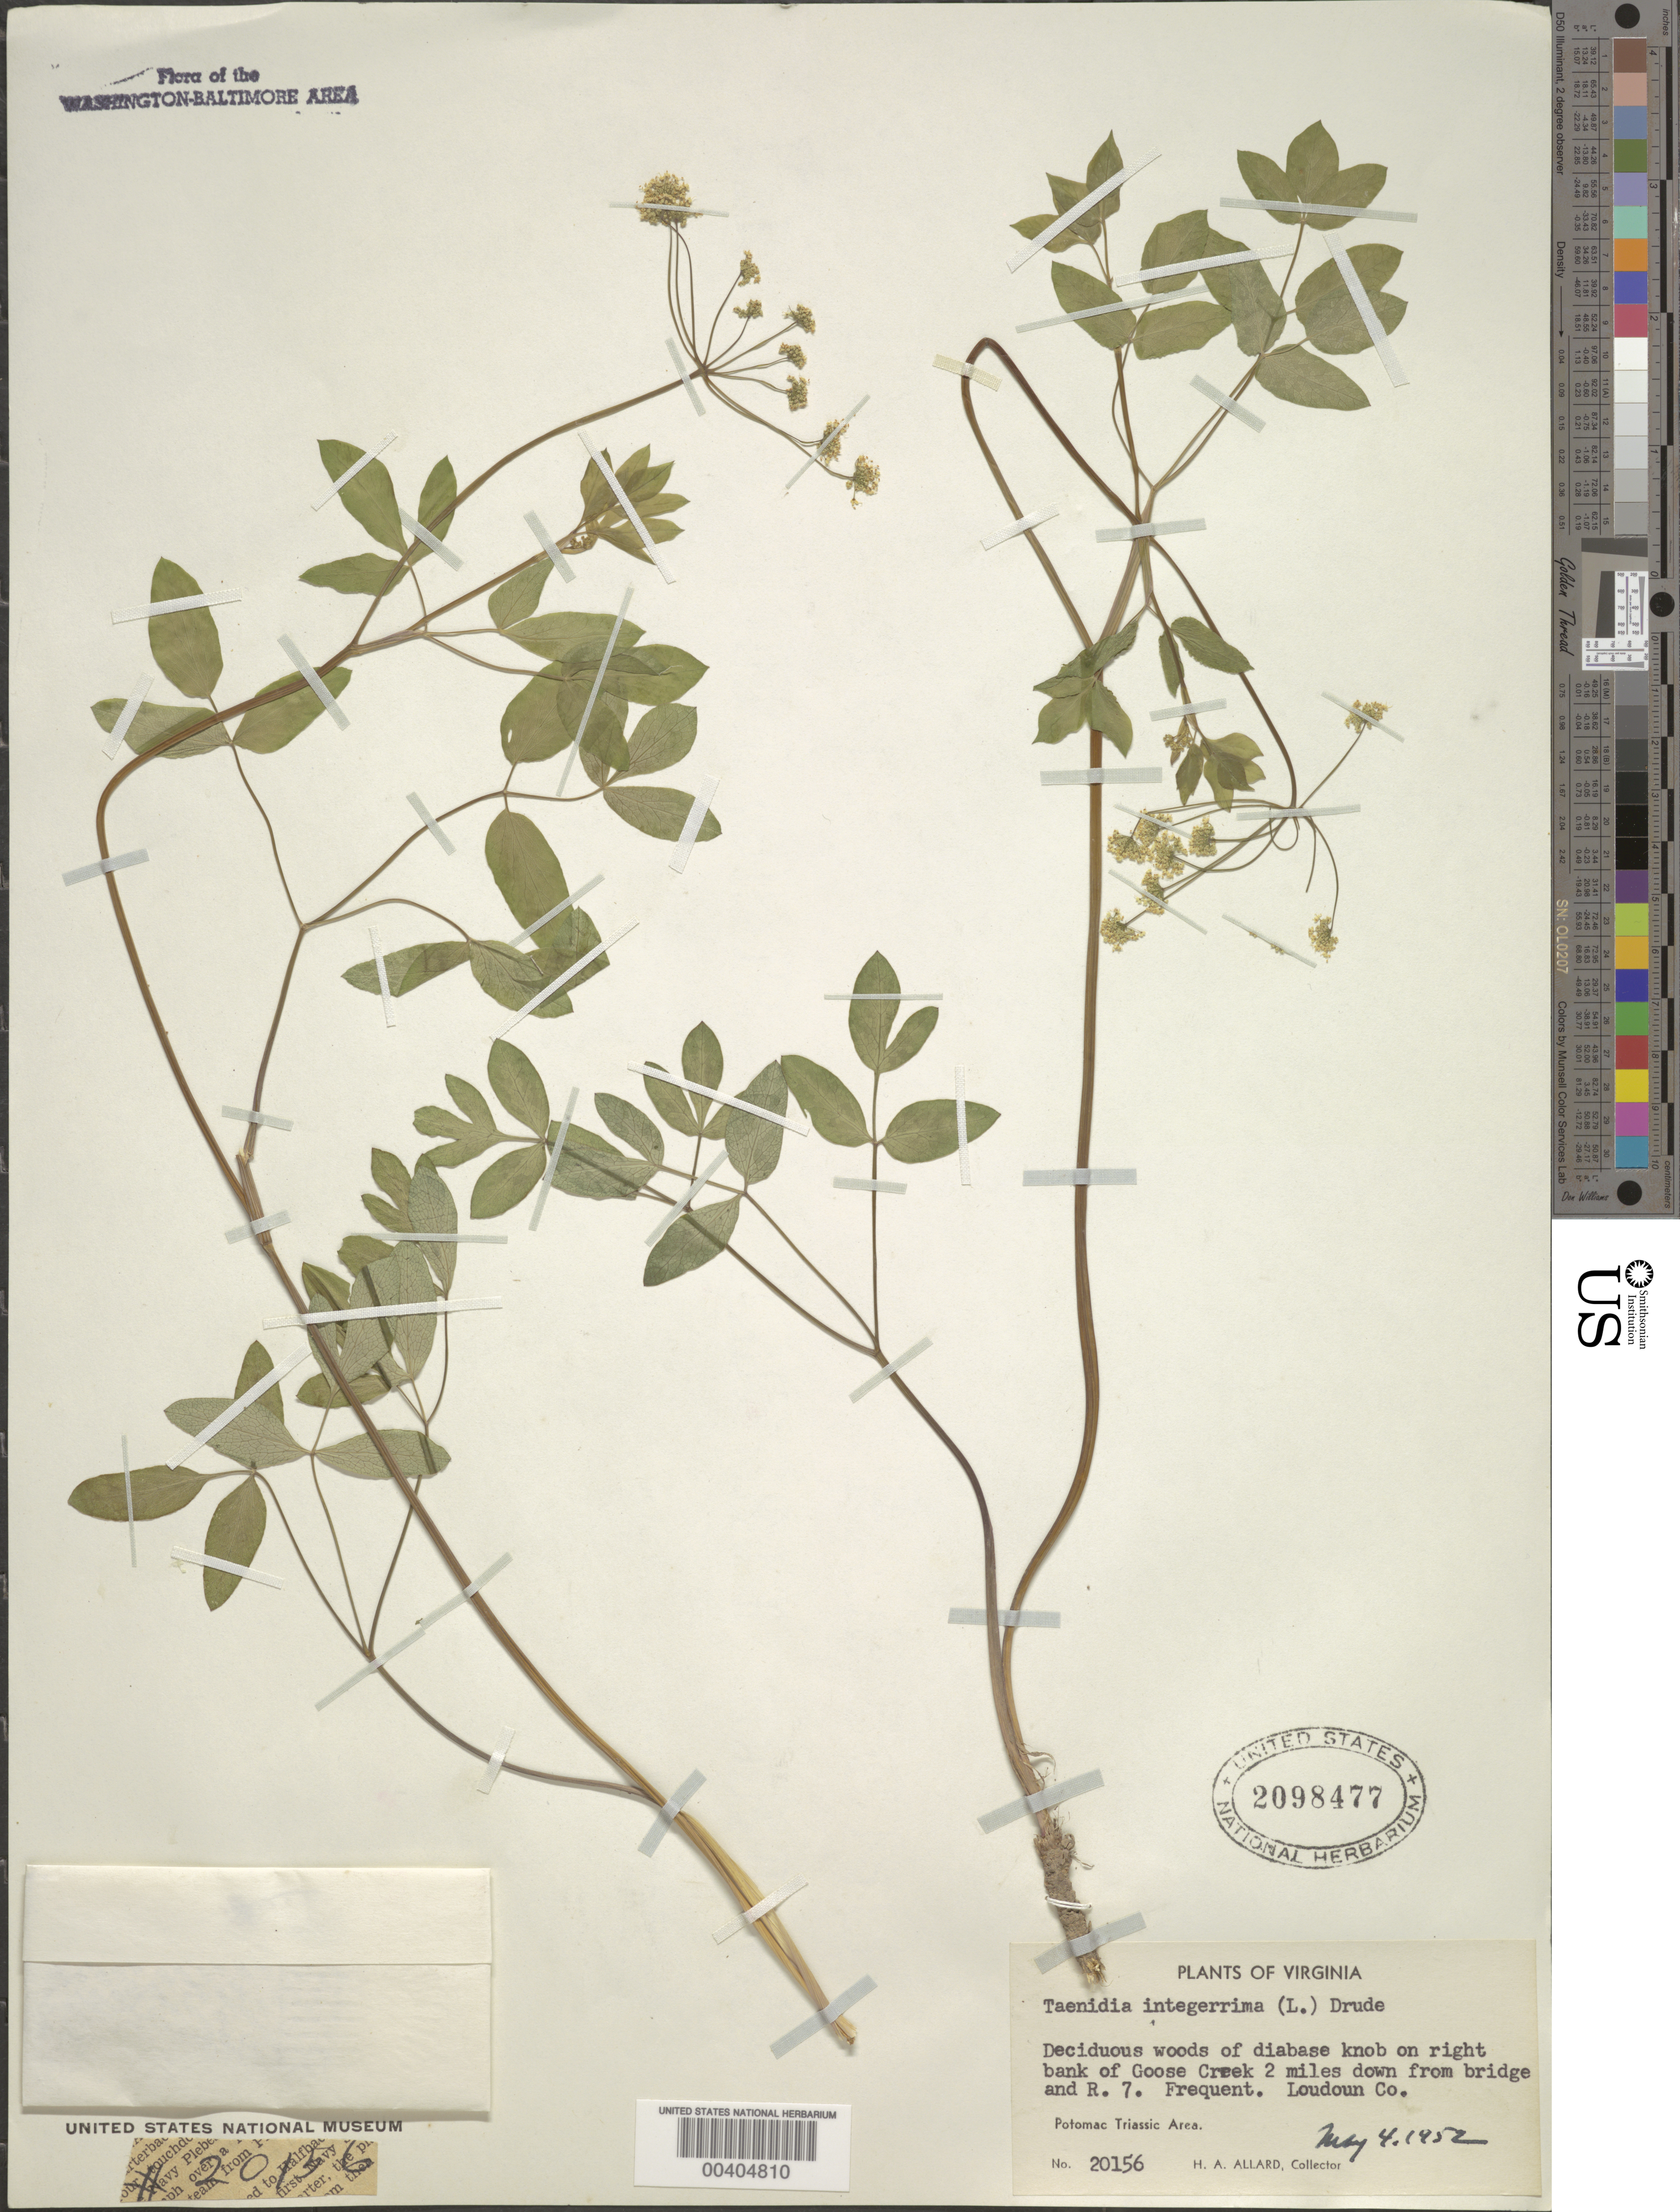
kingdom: Plantae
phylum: Tracheophyta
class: Magnoliopsida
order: Apiales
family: Apiaceae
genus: Taenidia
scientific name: Taenidia integerrima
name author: (L.) Drude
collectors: H. A. Allard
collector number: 20156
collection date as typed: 04 May 1952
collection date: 1952-05-04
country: United States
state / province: Virginia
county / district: Loudoun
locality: downstream from Route 7 on Goose Creek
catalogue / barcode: US 2098477